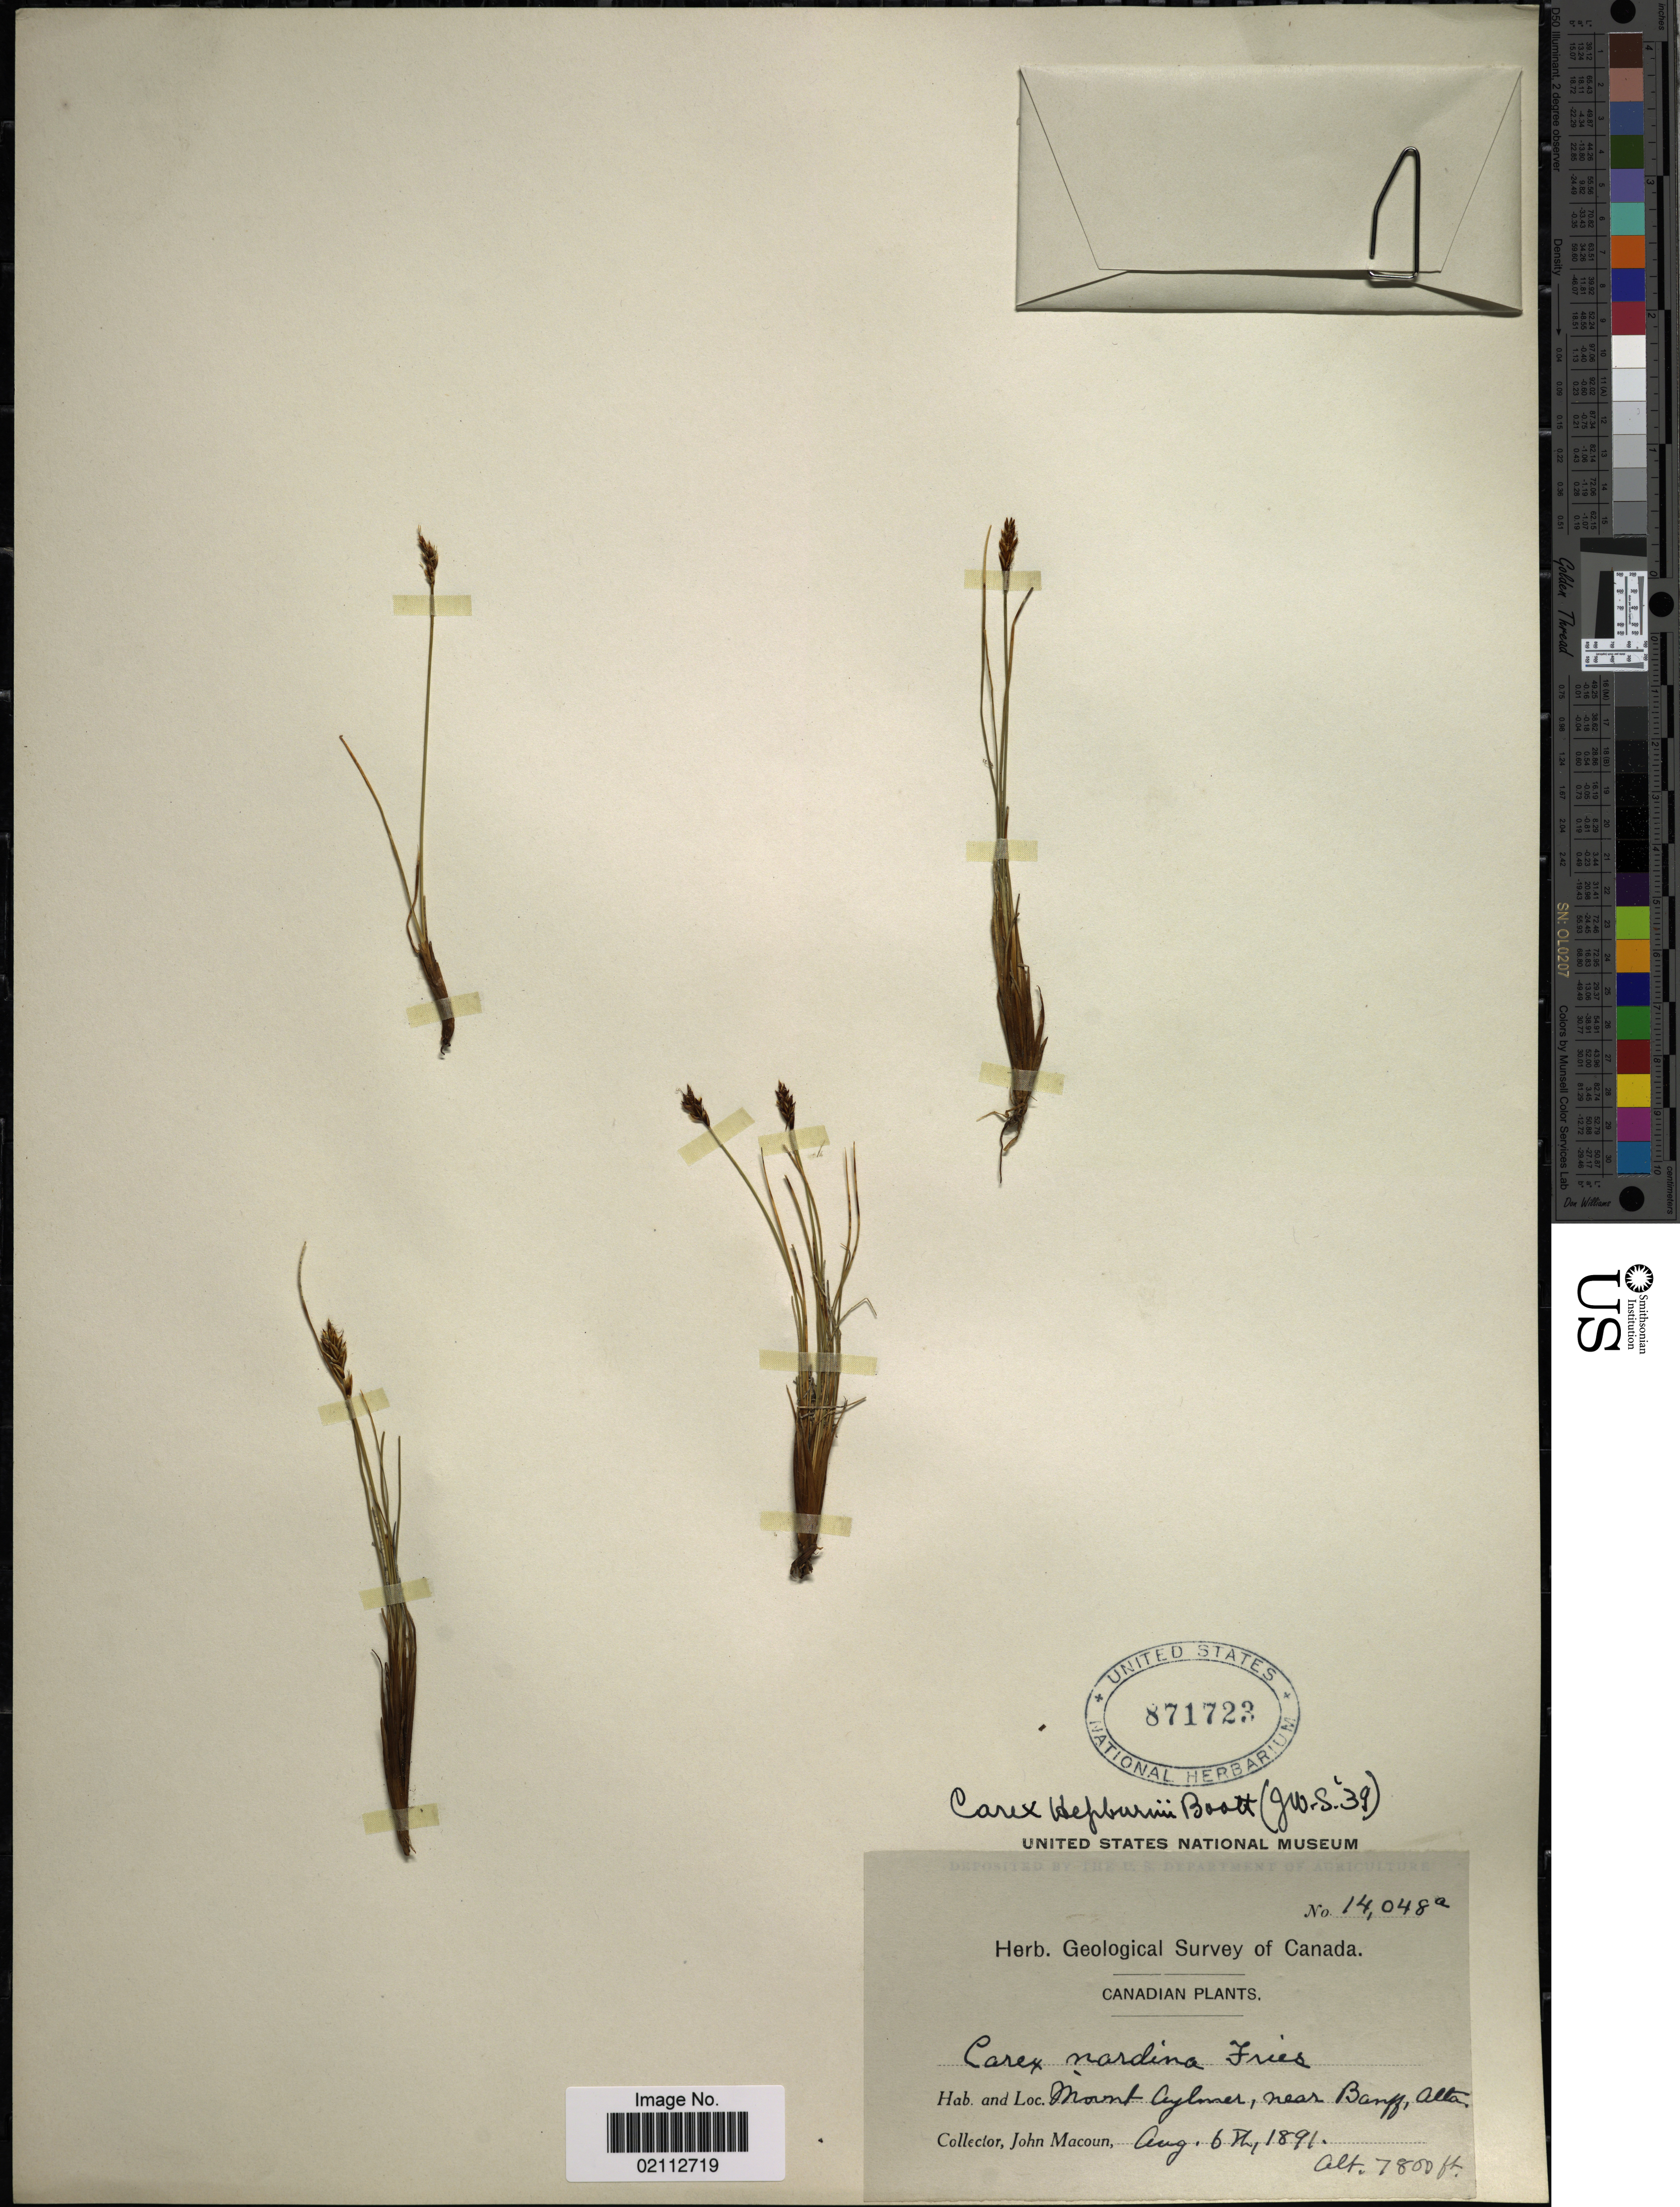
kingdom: Plantae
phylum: Tracheophyta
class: Liliopsida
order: Poales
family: Cyperaceae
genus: Carex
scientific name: Carex nardina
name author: (Hornem.) Fr.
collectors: J. Macoun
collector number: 14048a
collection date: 1891-08-06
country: Canada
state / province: Alberta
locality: Mount Aylmer, near Banff, Alta.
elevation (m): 2377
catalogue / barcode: US 871723